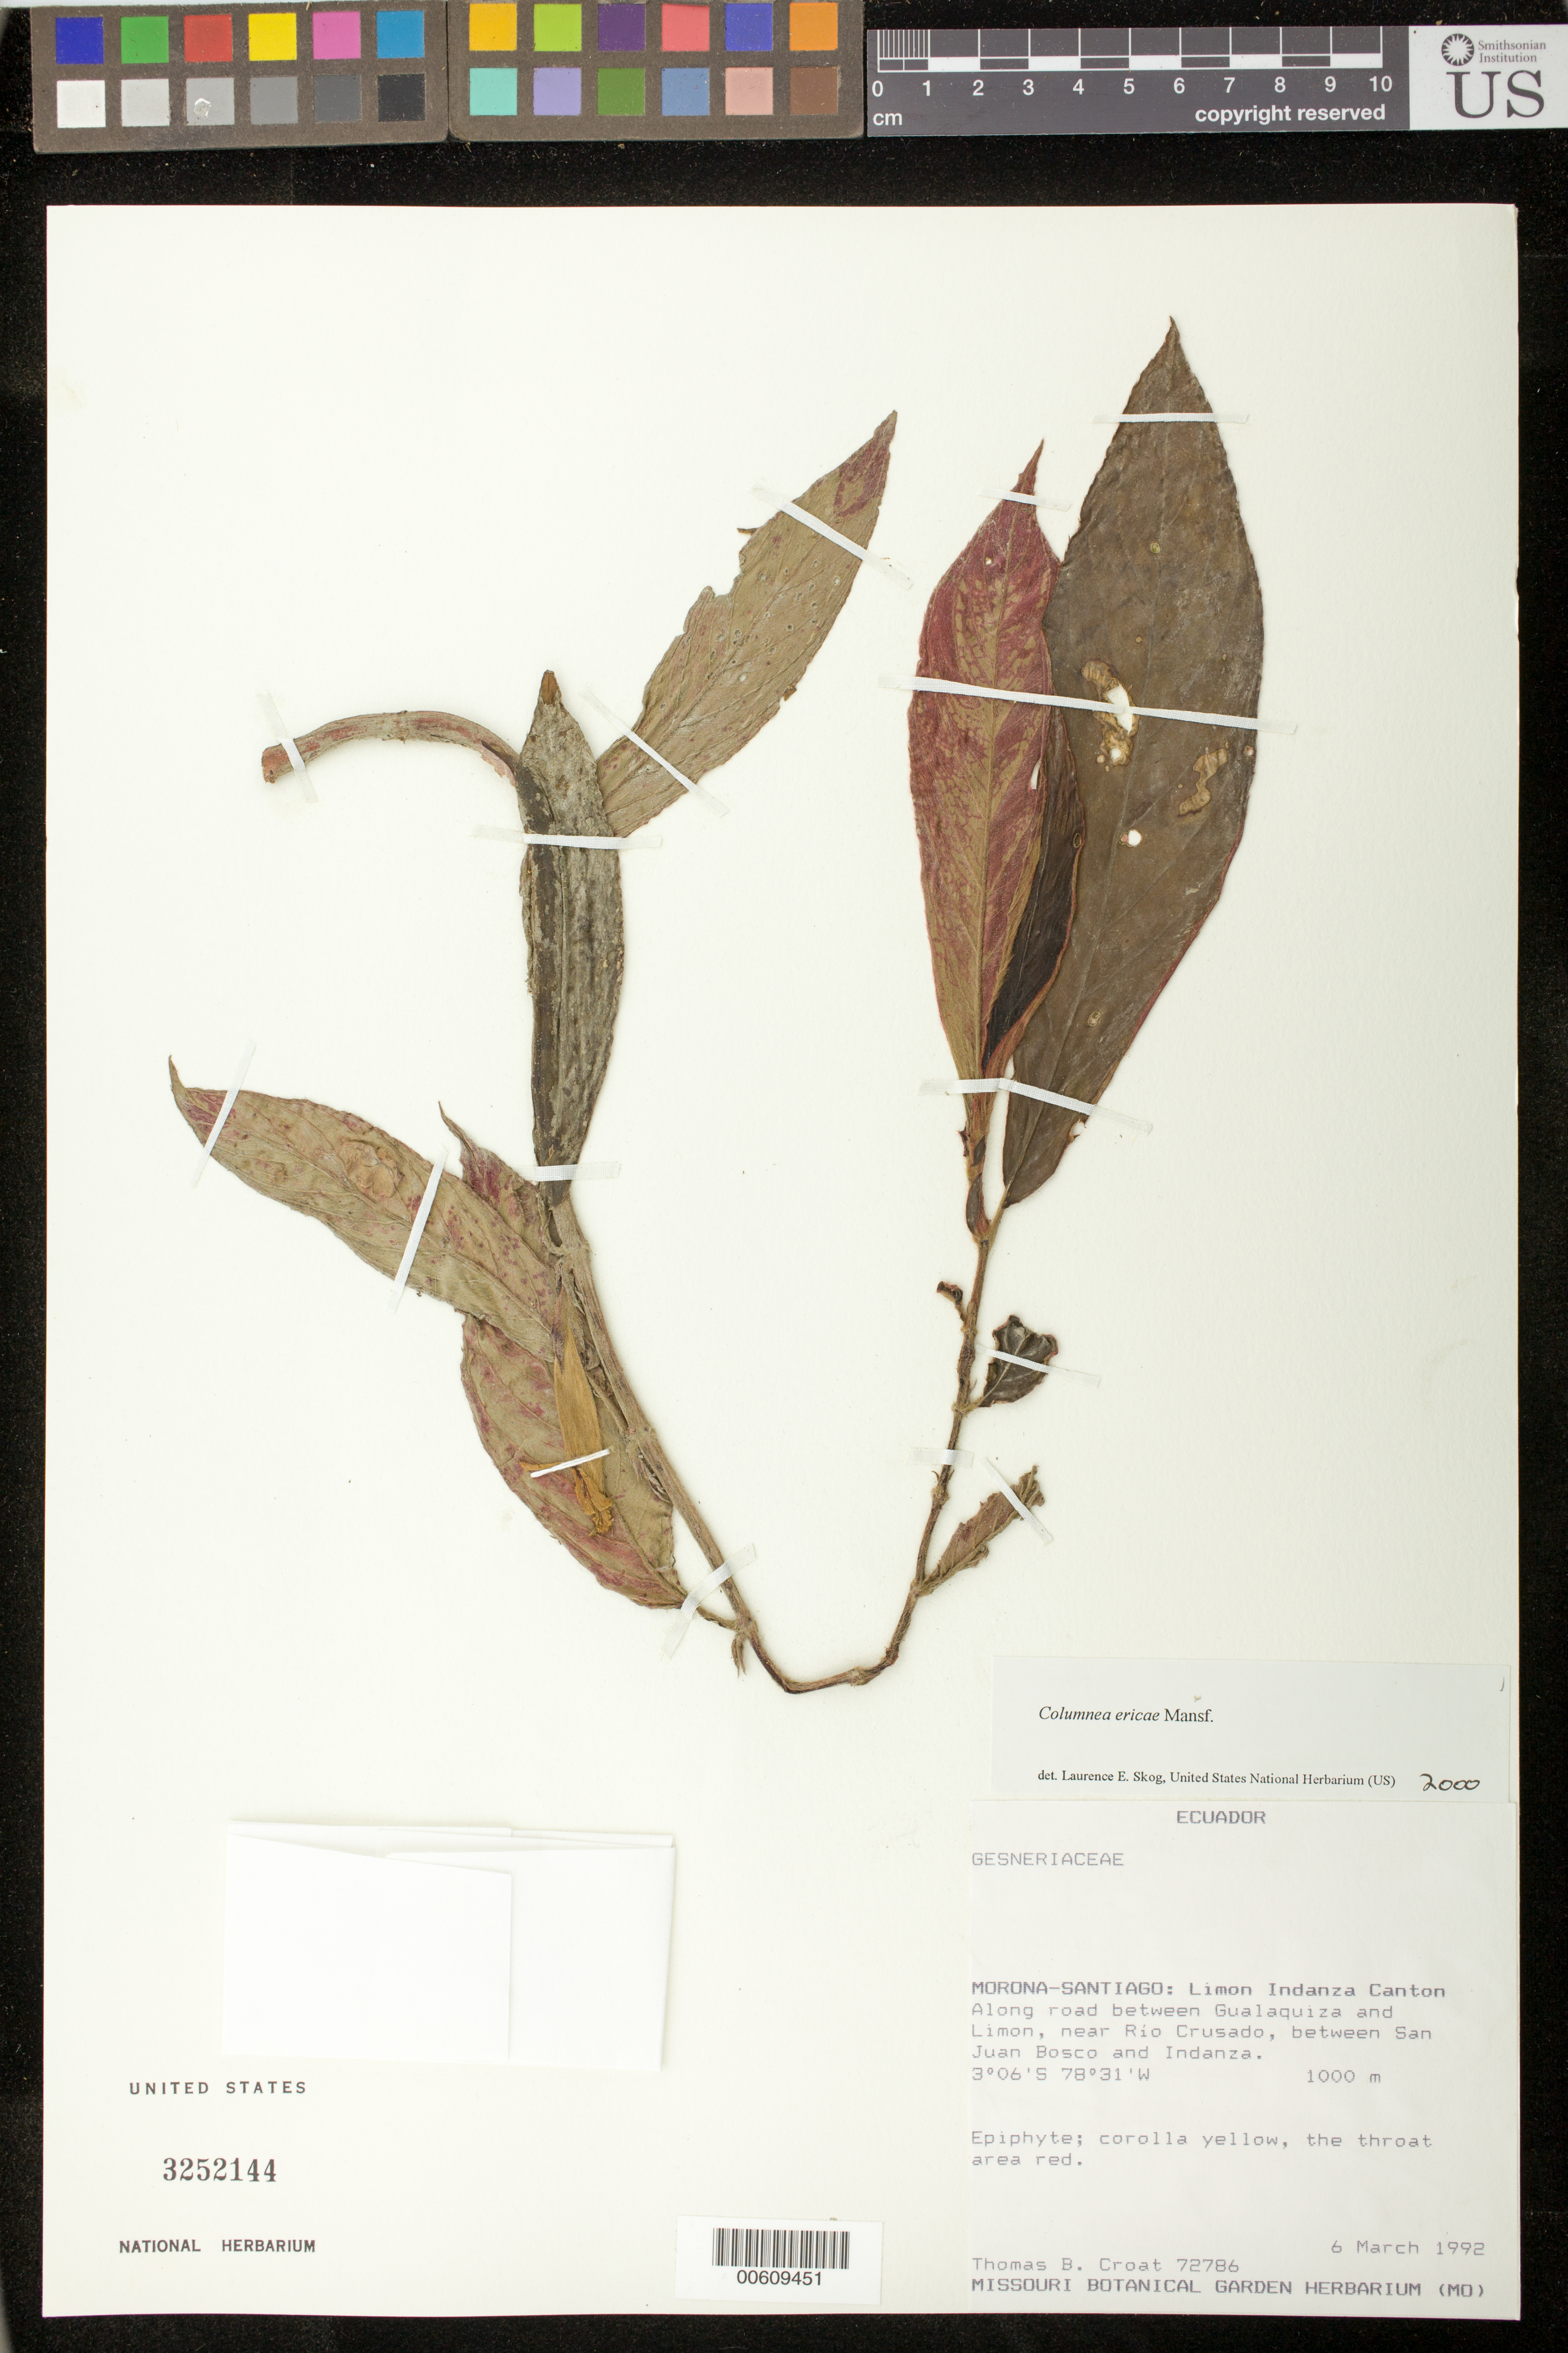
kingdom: Plantae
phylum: Tracheophyta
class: Magnoliopsida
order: Lamiales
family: Gesneriaceae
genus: Columnea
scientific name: Columnea ericae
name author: Mansf.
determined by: Skog, Laurence E.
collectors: T. B. Croat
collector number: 72786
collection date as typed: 06 Mar 1992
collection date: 1992-03-06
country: Ecuador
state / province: Morona-Santiago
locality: Limon Indanza Cantón; along road between Gualaquiza and Limon, near Río Crusado, between San Juan Bosco and Indanza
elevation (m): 1000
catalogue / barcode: US 3252144